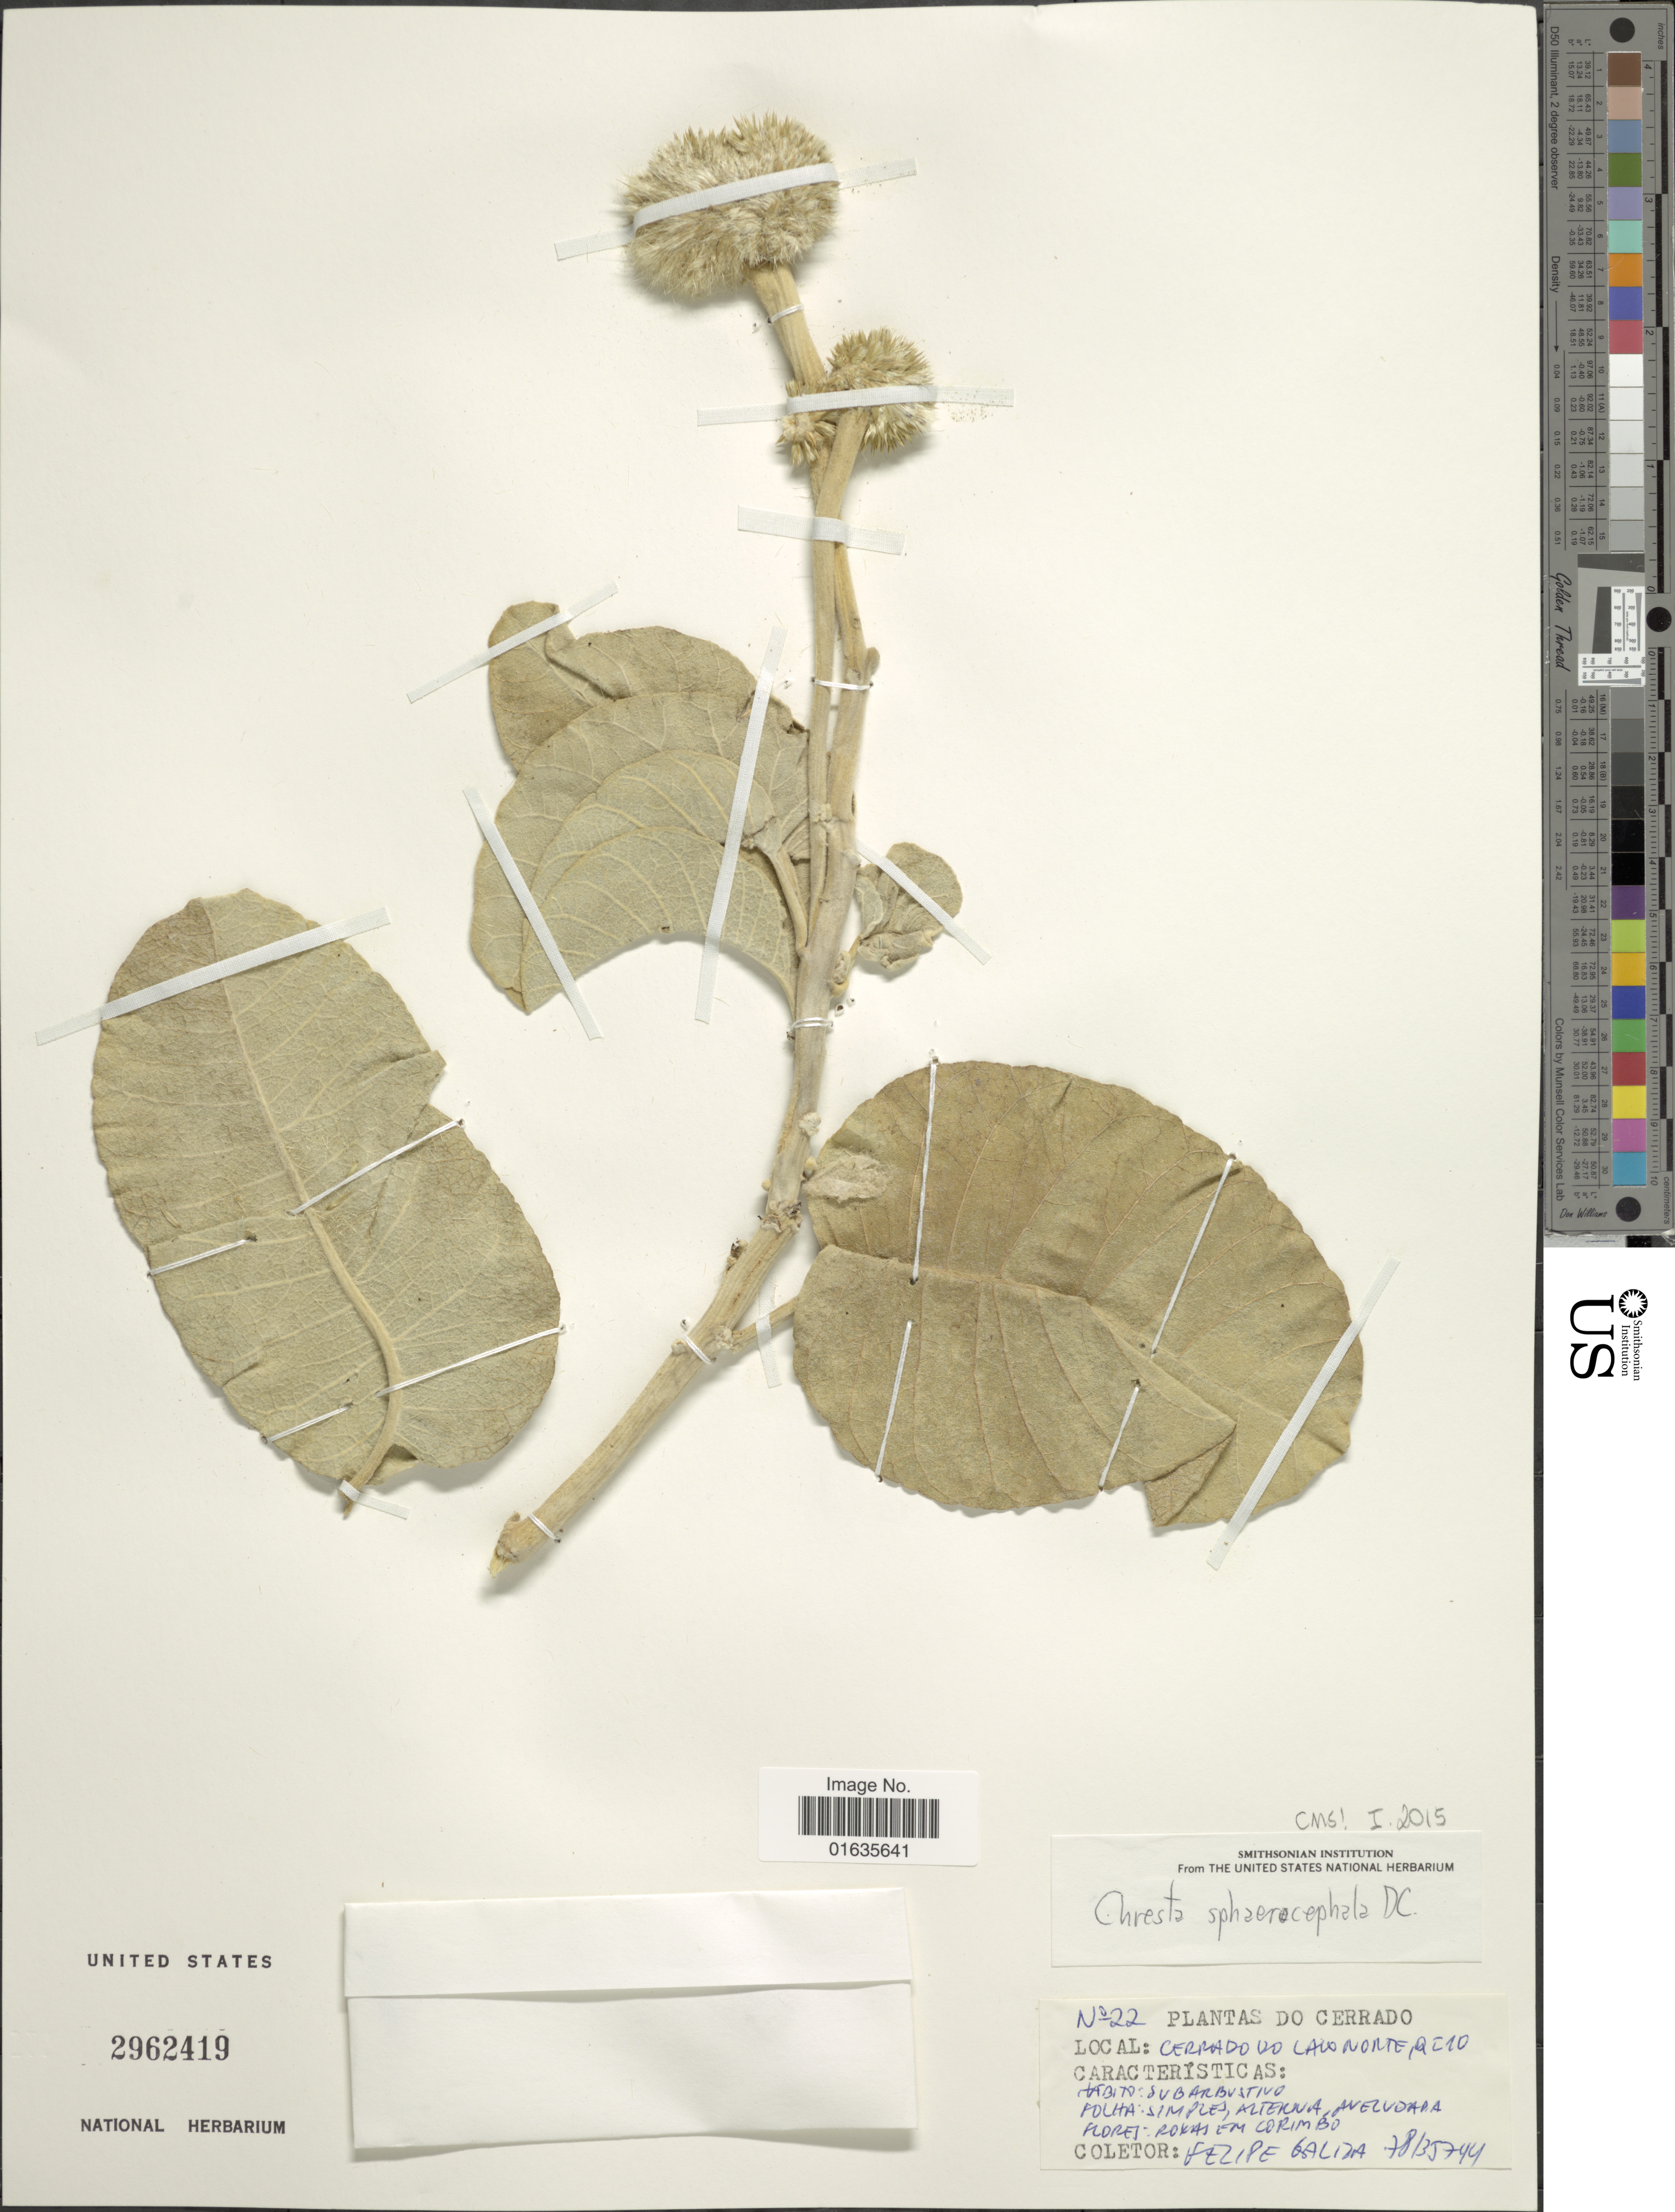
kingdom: Plantae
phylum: Tracheophyta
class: Magnoliopsida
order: Asterales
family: Asteraceae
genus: Chresta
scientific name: Chresta sphaerocephala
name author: DC.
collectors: F. Galiza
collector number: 22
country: Bolivia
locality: Cerrado do Caco Monte, QE10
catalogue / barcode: US 2962419